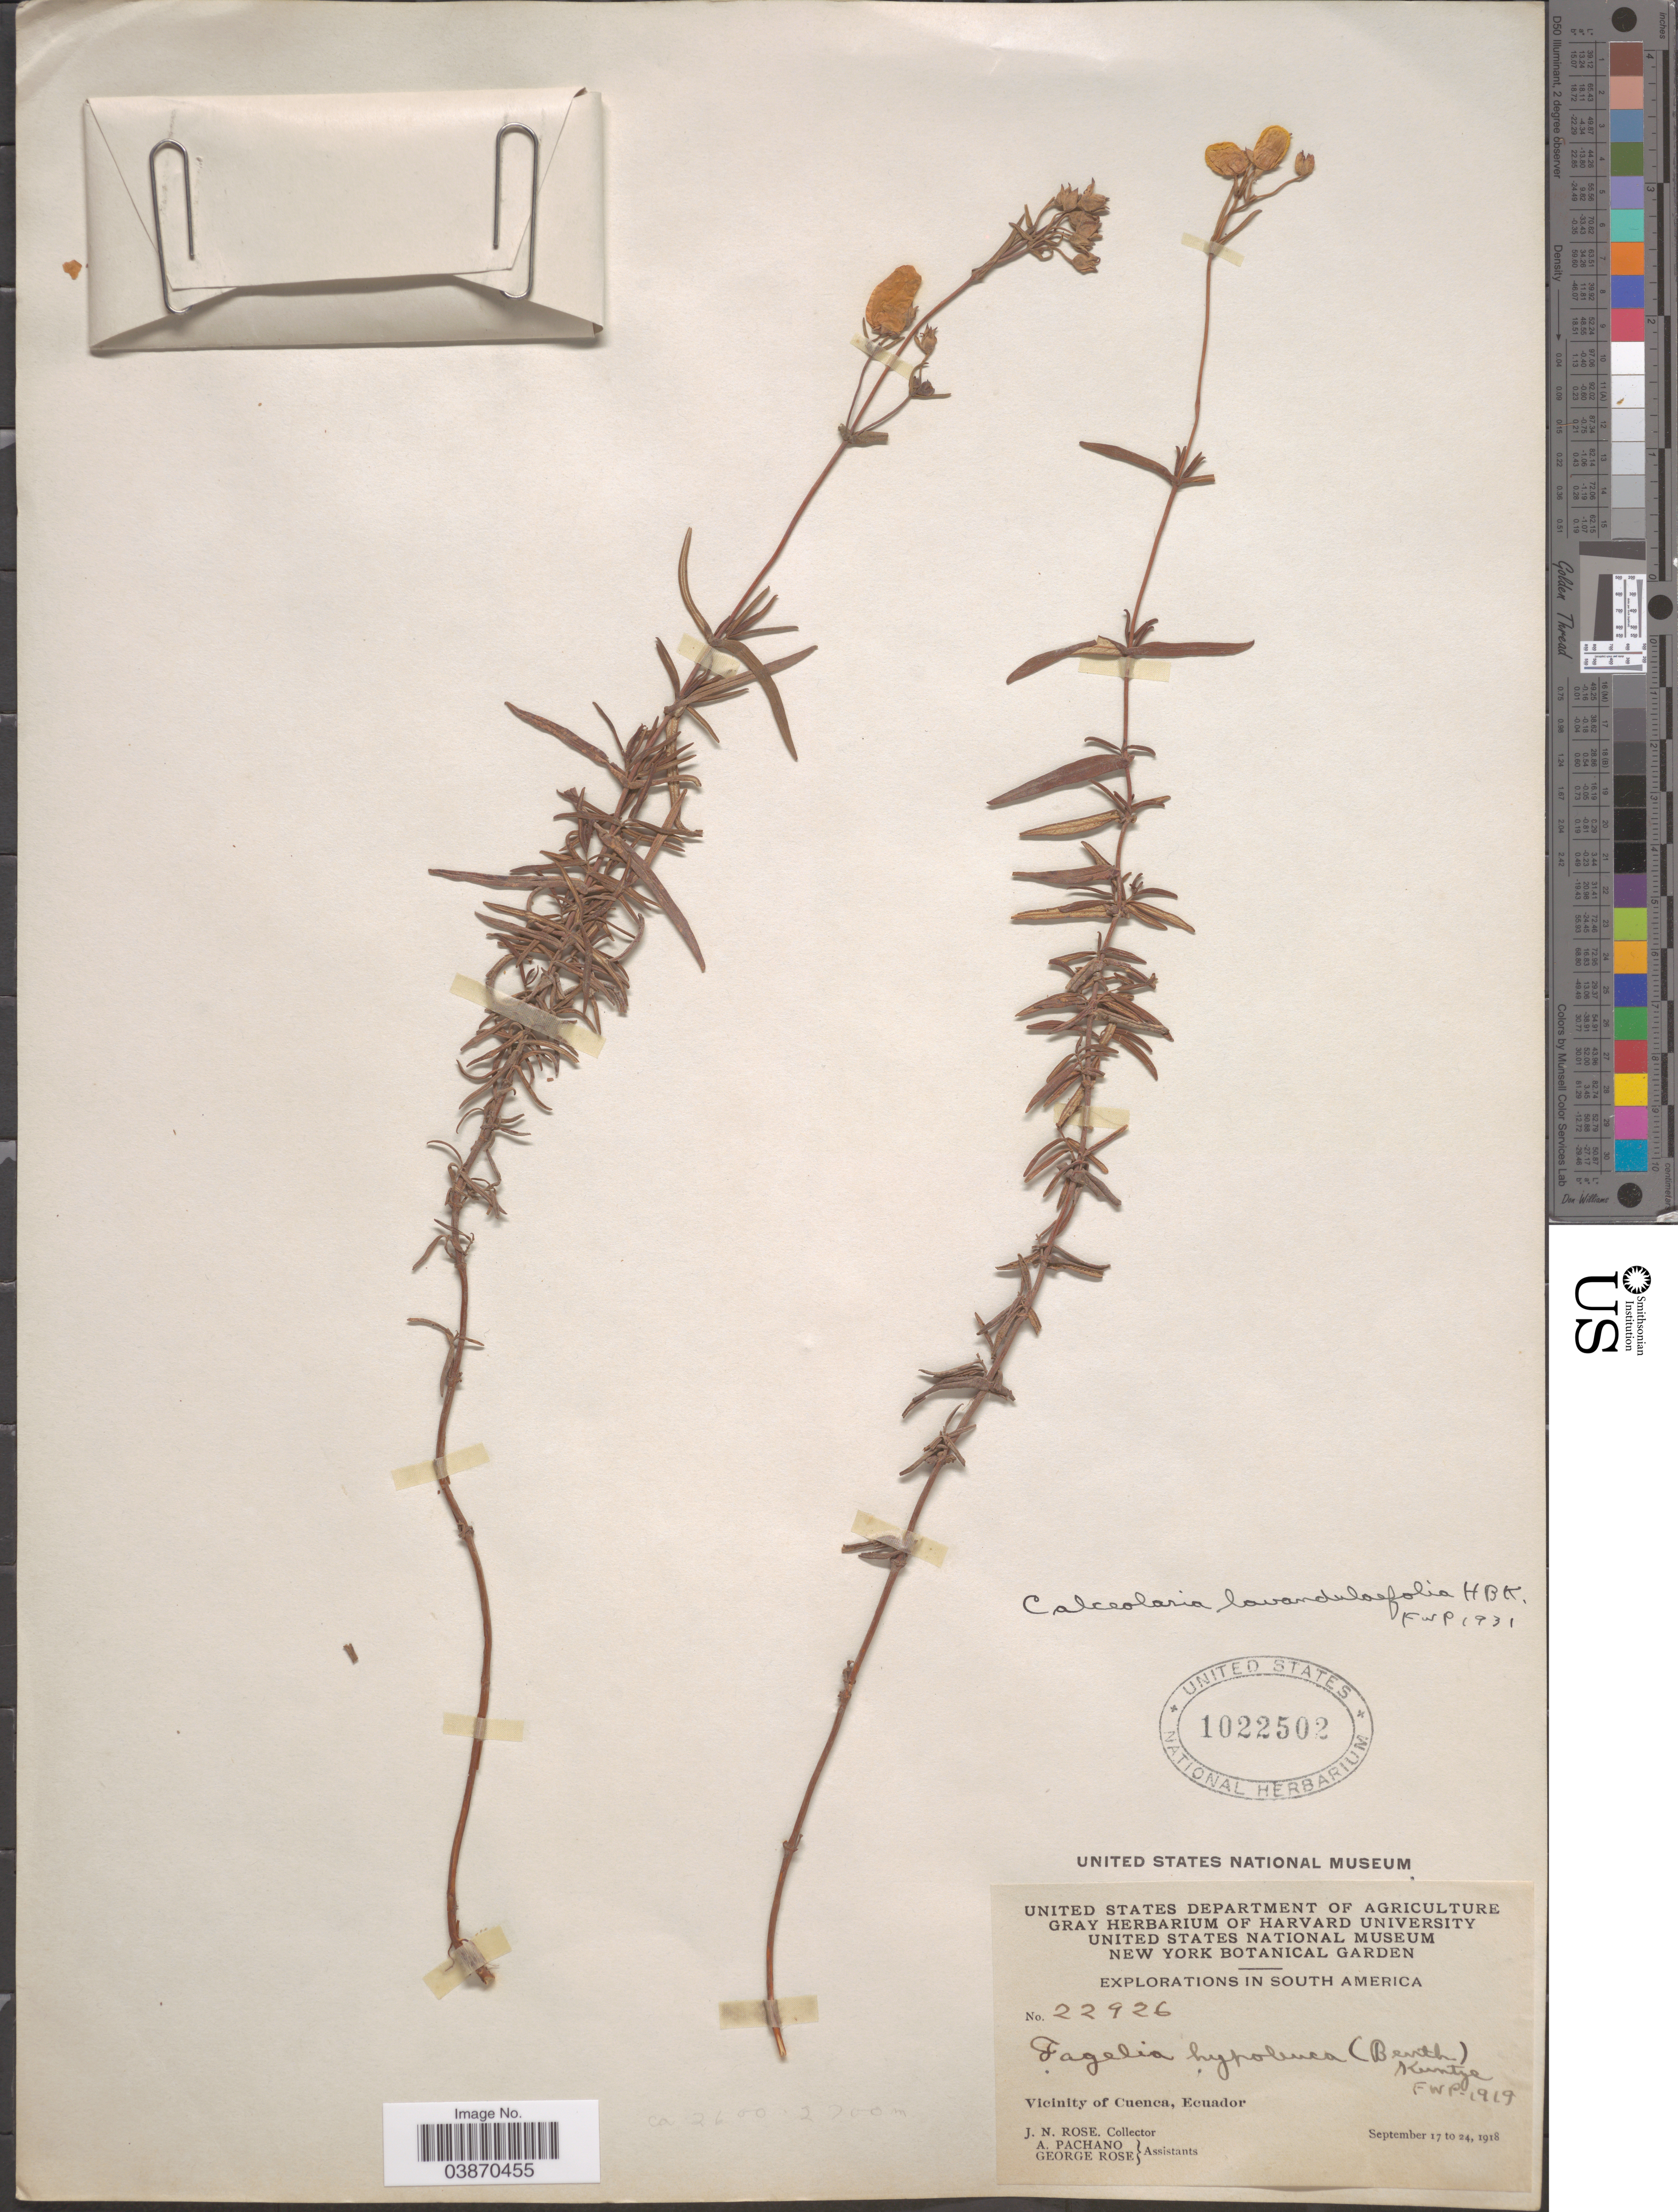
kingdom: Plantae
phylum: Tracheophyta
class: Magnoliopsida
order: Lamiales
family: Calceolariaceae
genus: Calceolaria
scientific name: Calceolaria lavandulifolia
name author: Kunth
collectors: J. N. Rose, A. Pachano & G. Rose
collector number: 22926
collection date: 1918-09-17/1918-09-24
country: Ecuador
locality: Vicinity of Cuenca.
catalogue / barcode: US 1022502